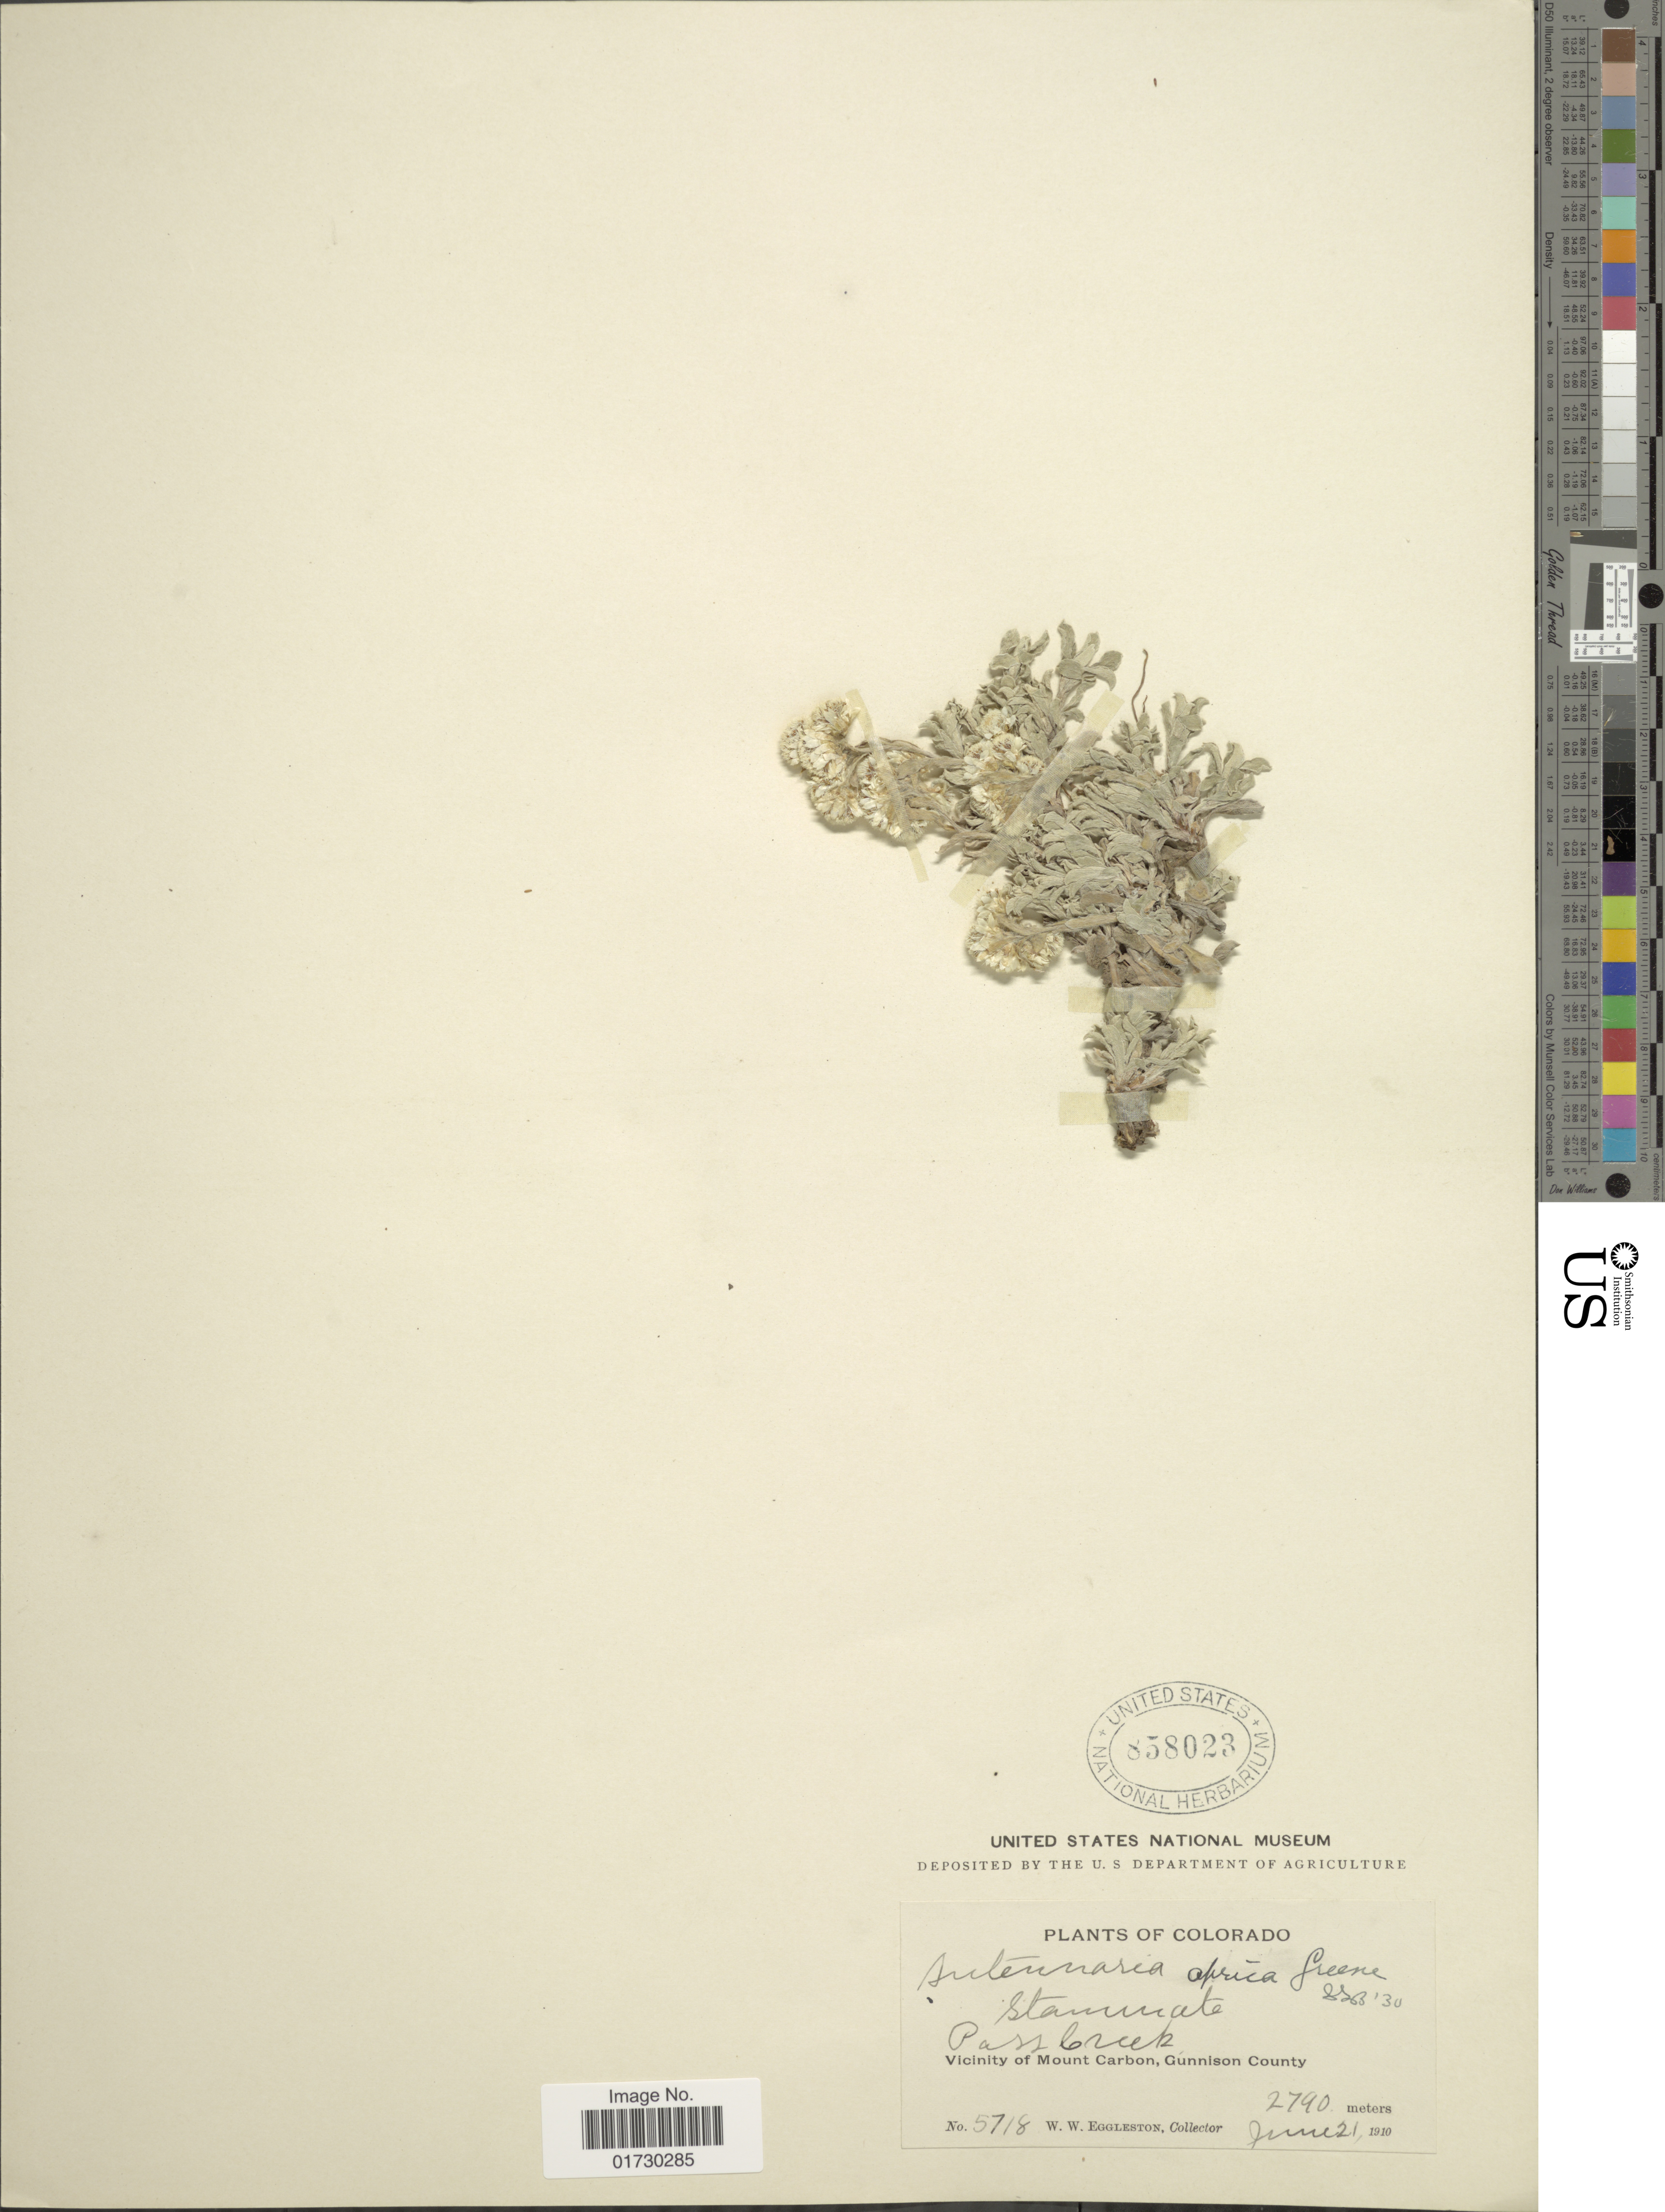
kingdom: Plantae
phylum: Tracheophyta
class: Magnoliopsida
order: Asterales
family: Asteraceae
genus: Antennaria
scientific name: Antennaria aprica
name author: Greene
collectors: W. W. Eggleston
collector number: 5718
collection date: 1910-06-21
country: United States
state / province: Colorado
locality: Pass Creek, Vicinity of Mount Carbon, Gunnison County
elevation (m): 2790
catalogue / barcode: US 858023